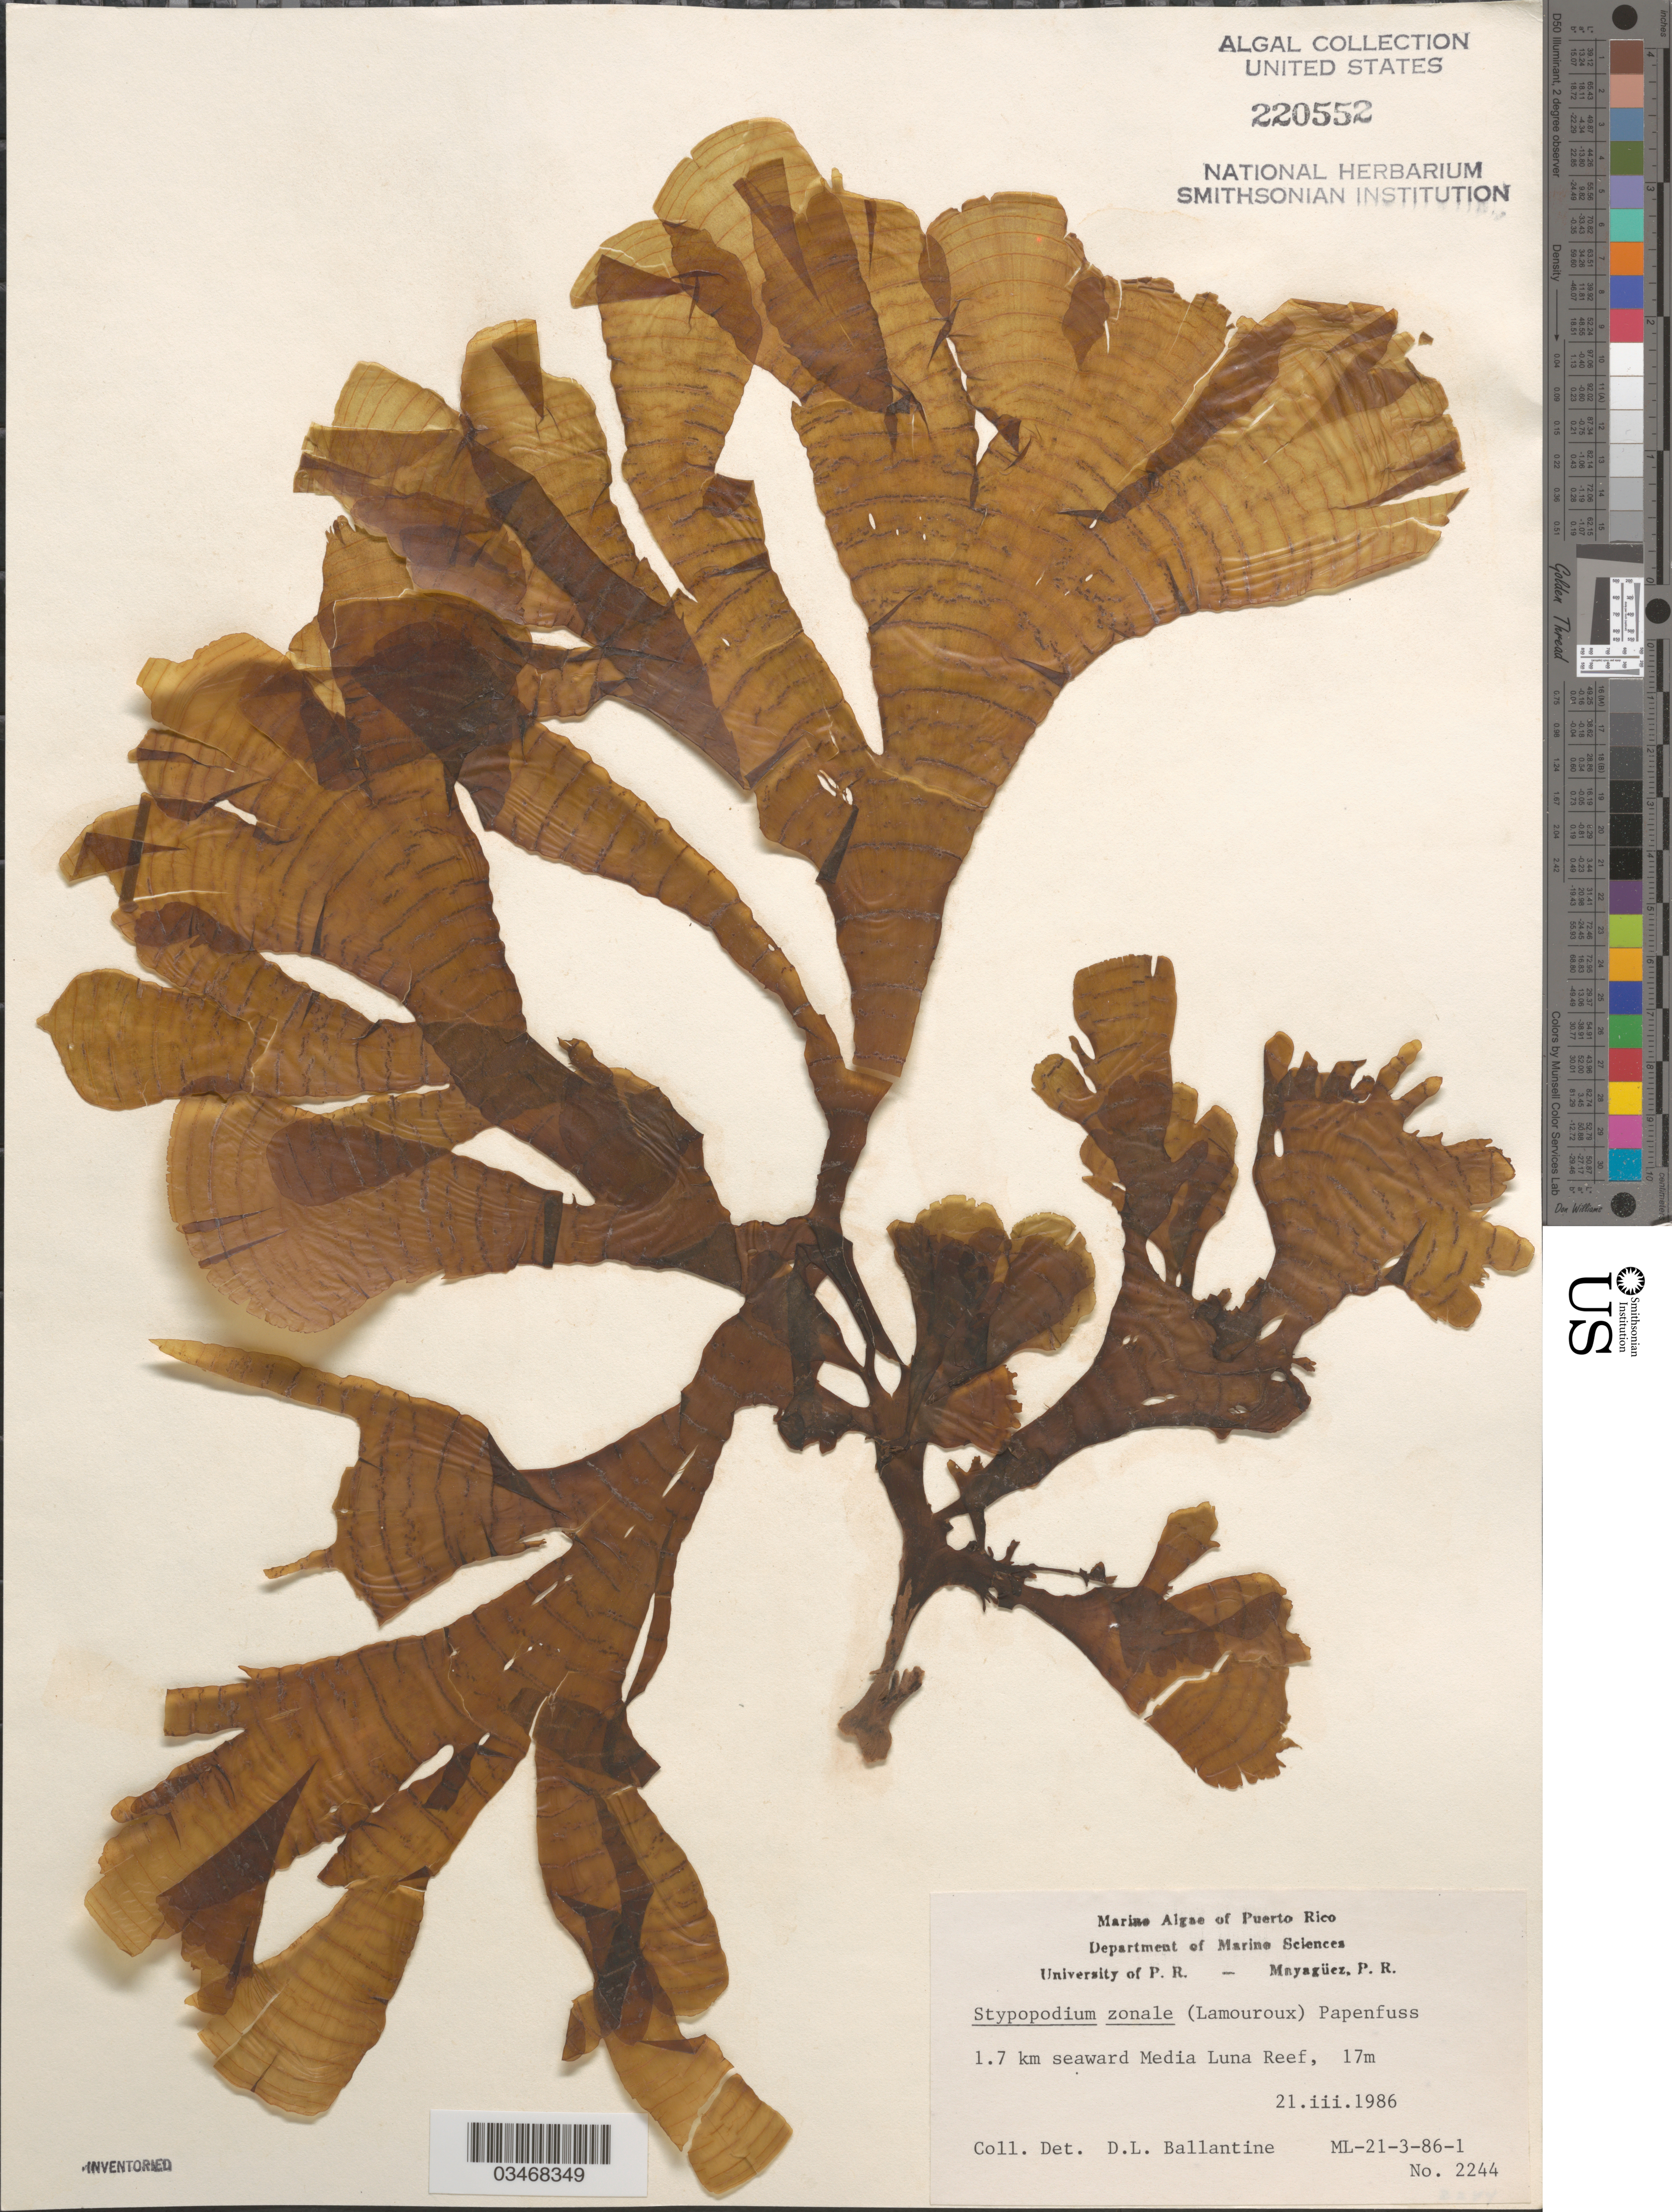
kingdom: Chromista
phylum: Ochrophyta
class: Phaeophyceae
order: Dictyotales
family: Dictyotaceae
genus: Stypopodium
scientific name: Stypopodium zonale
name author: (J.V.Lamouroux) Papenf.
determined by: Ballantine, D. L.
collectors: D.L. Ballantine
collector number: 2244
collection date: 1986-03-21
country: Puerto Rico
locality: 1.7 km seaward Media Luna Reef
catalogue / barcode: US 220552